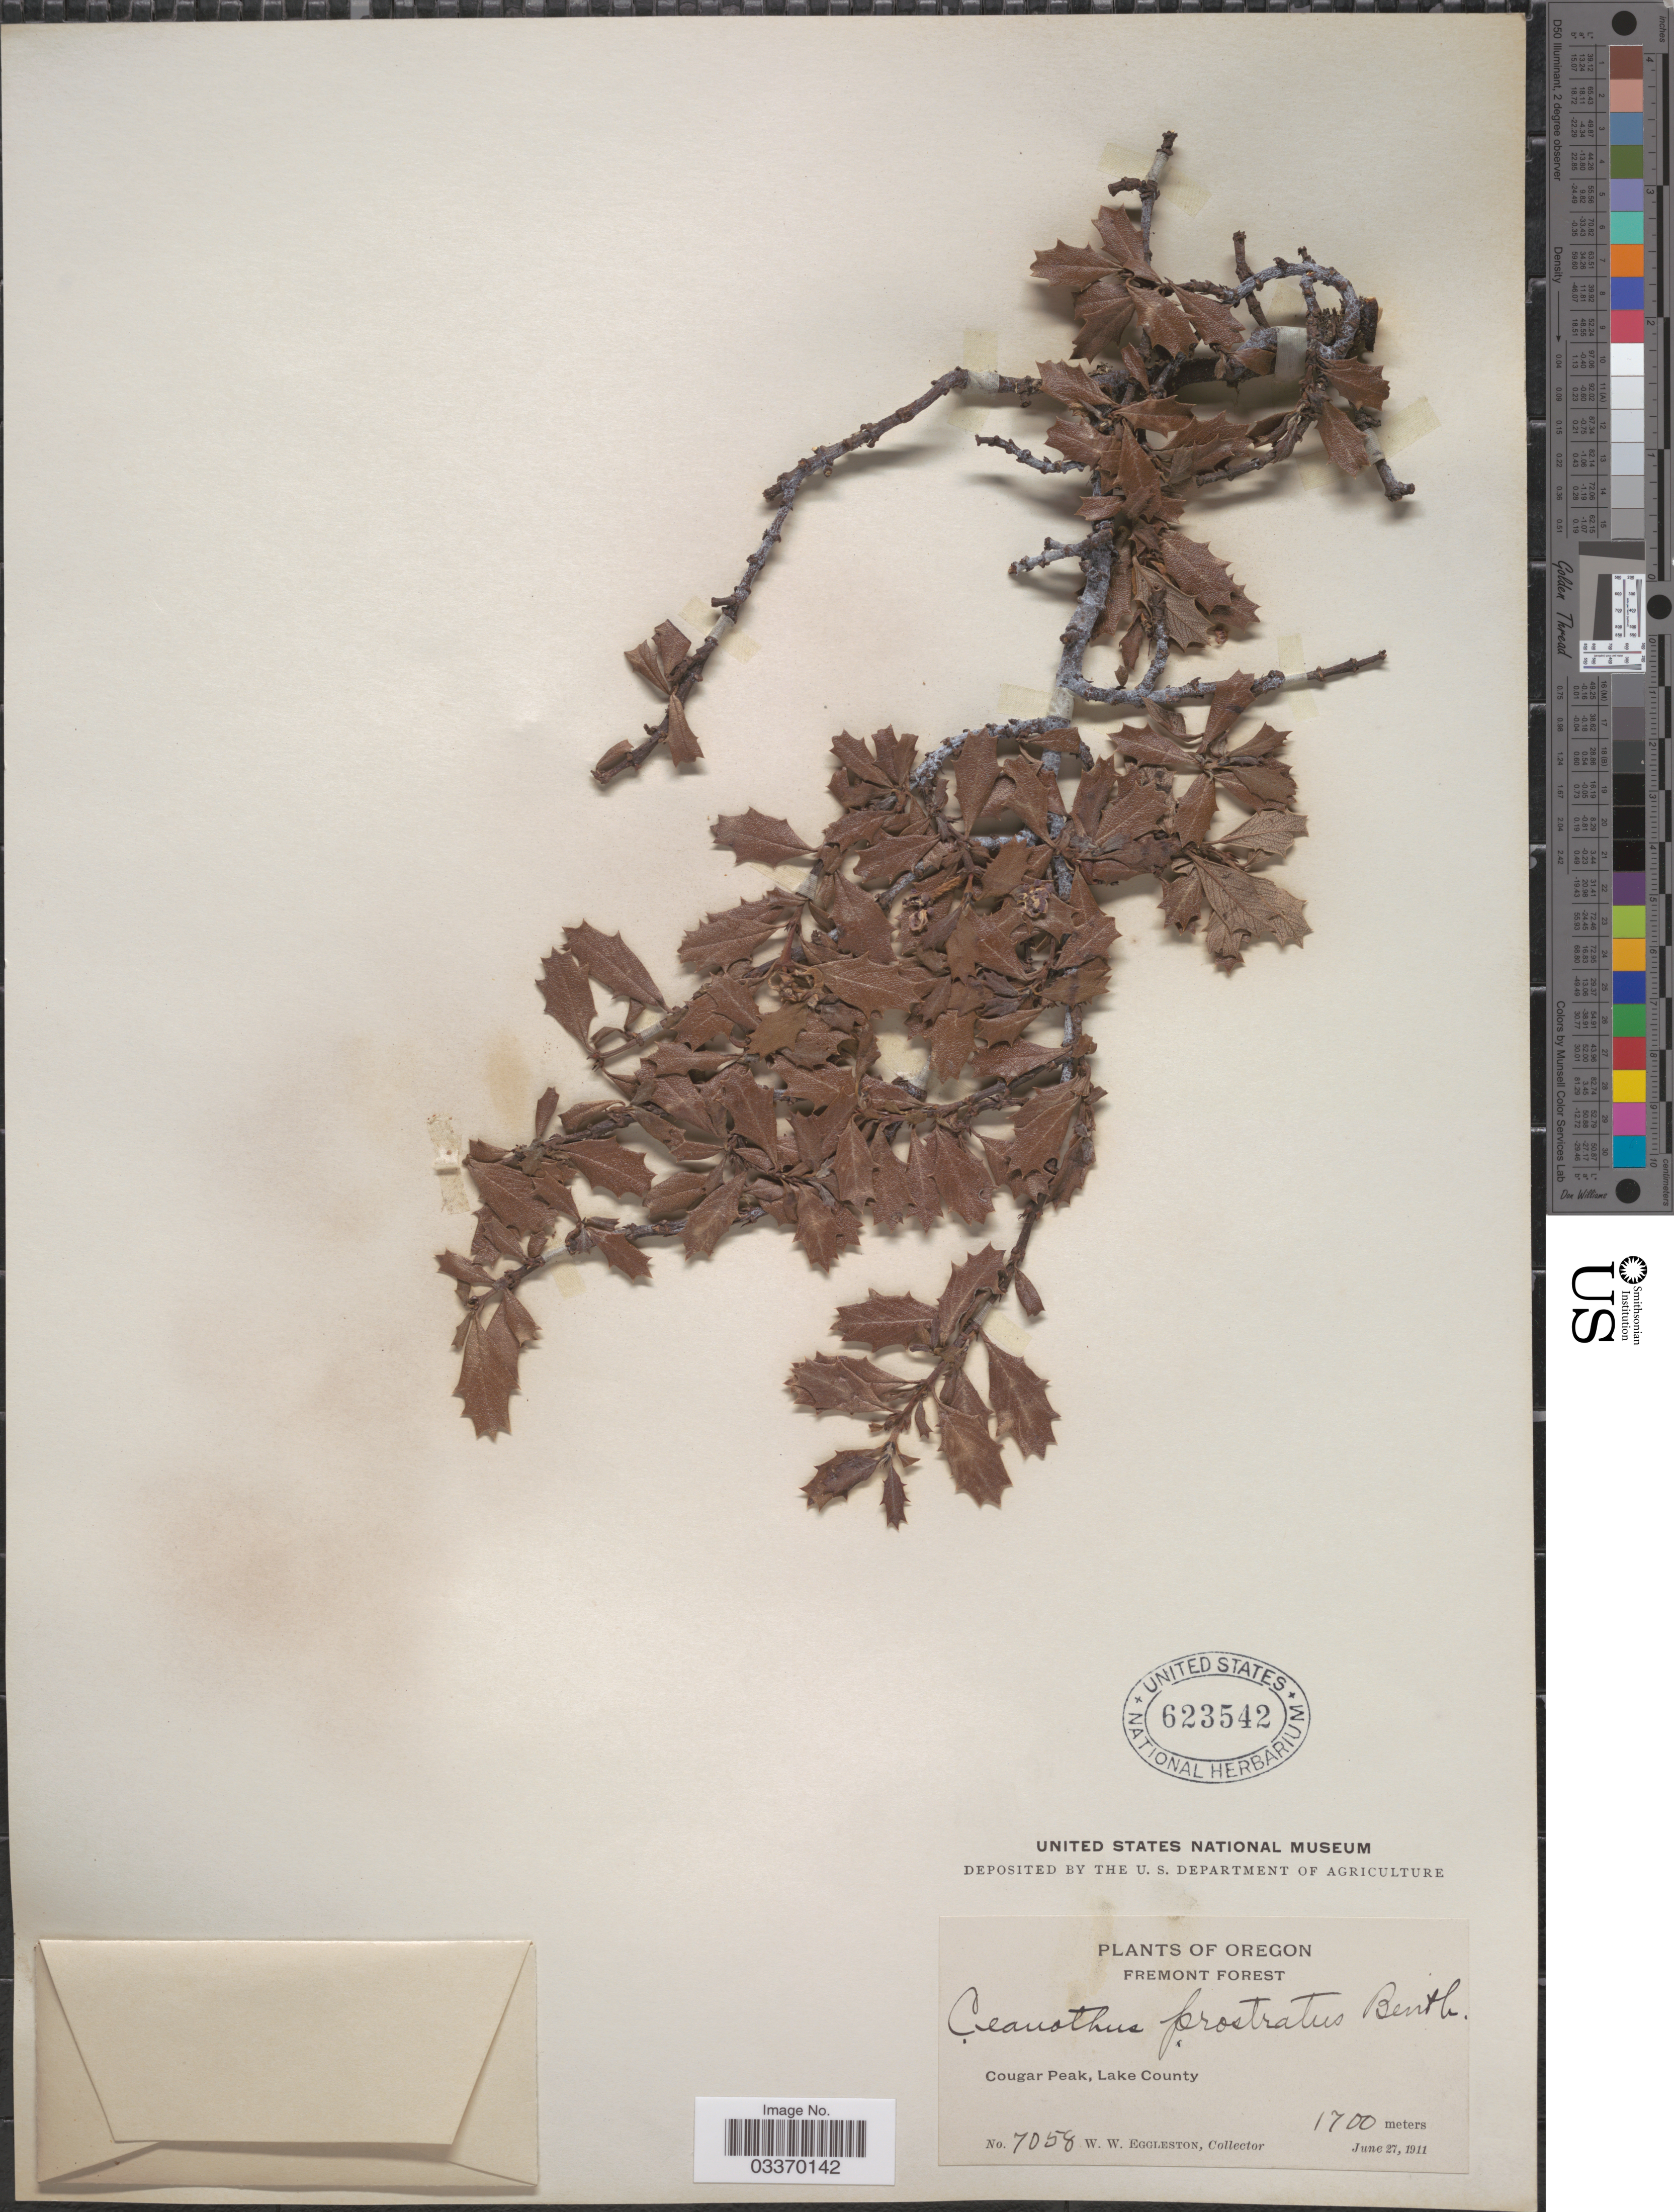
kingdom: Plantae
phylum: Tracheophyta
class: Magnoliopsida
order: Rosales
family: Rhamnaceae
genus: Ceanothus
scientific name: Ceanothus prostratus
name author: Benth.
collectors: W. W. Eggleston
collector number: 7058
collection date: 1911-06-27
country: United States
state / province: Oregon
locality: Fremont Forest, Cougar Peak, Lake County.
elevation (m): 1700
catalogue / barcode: US 623542